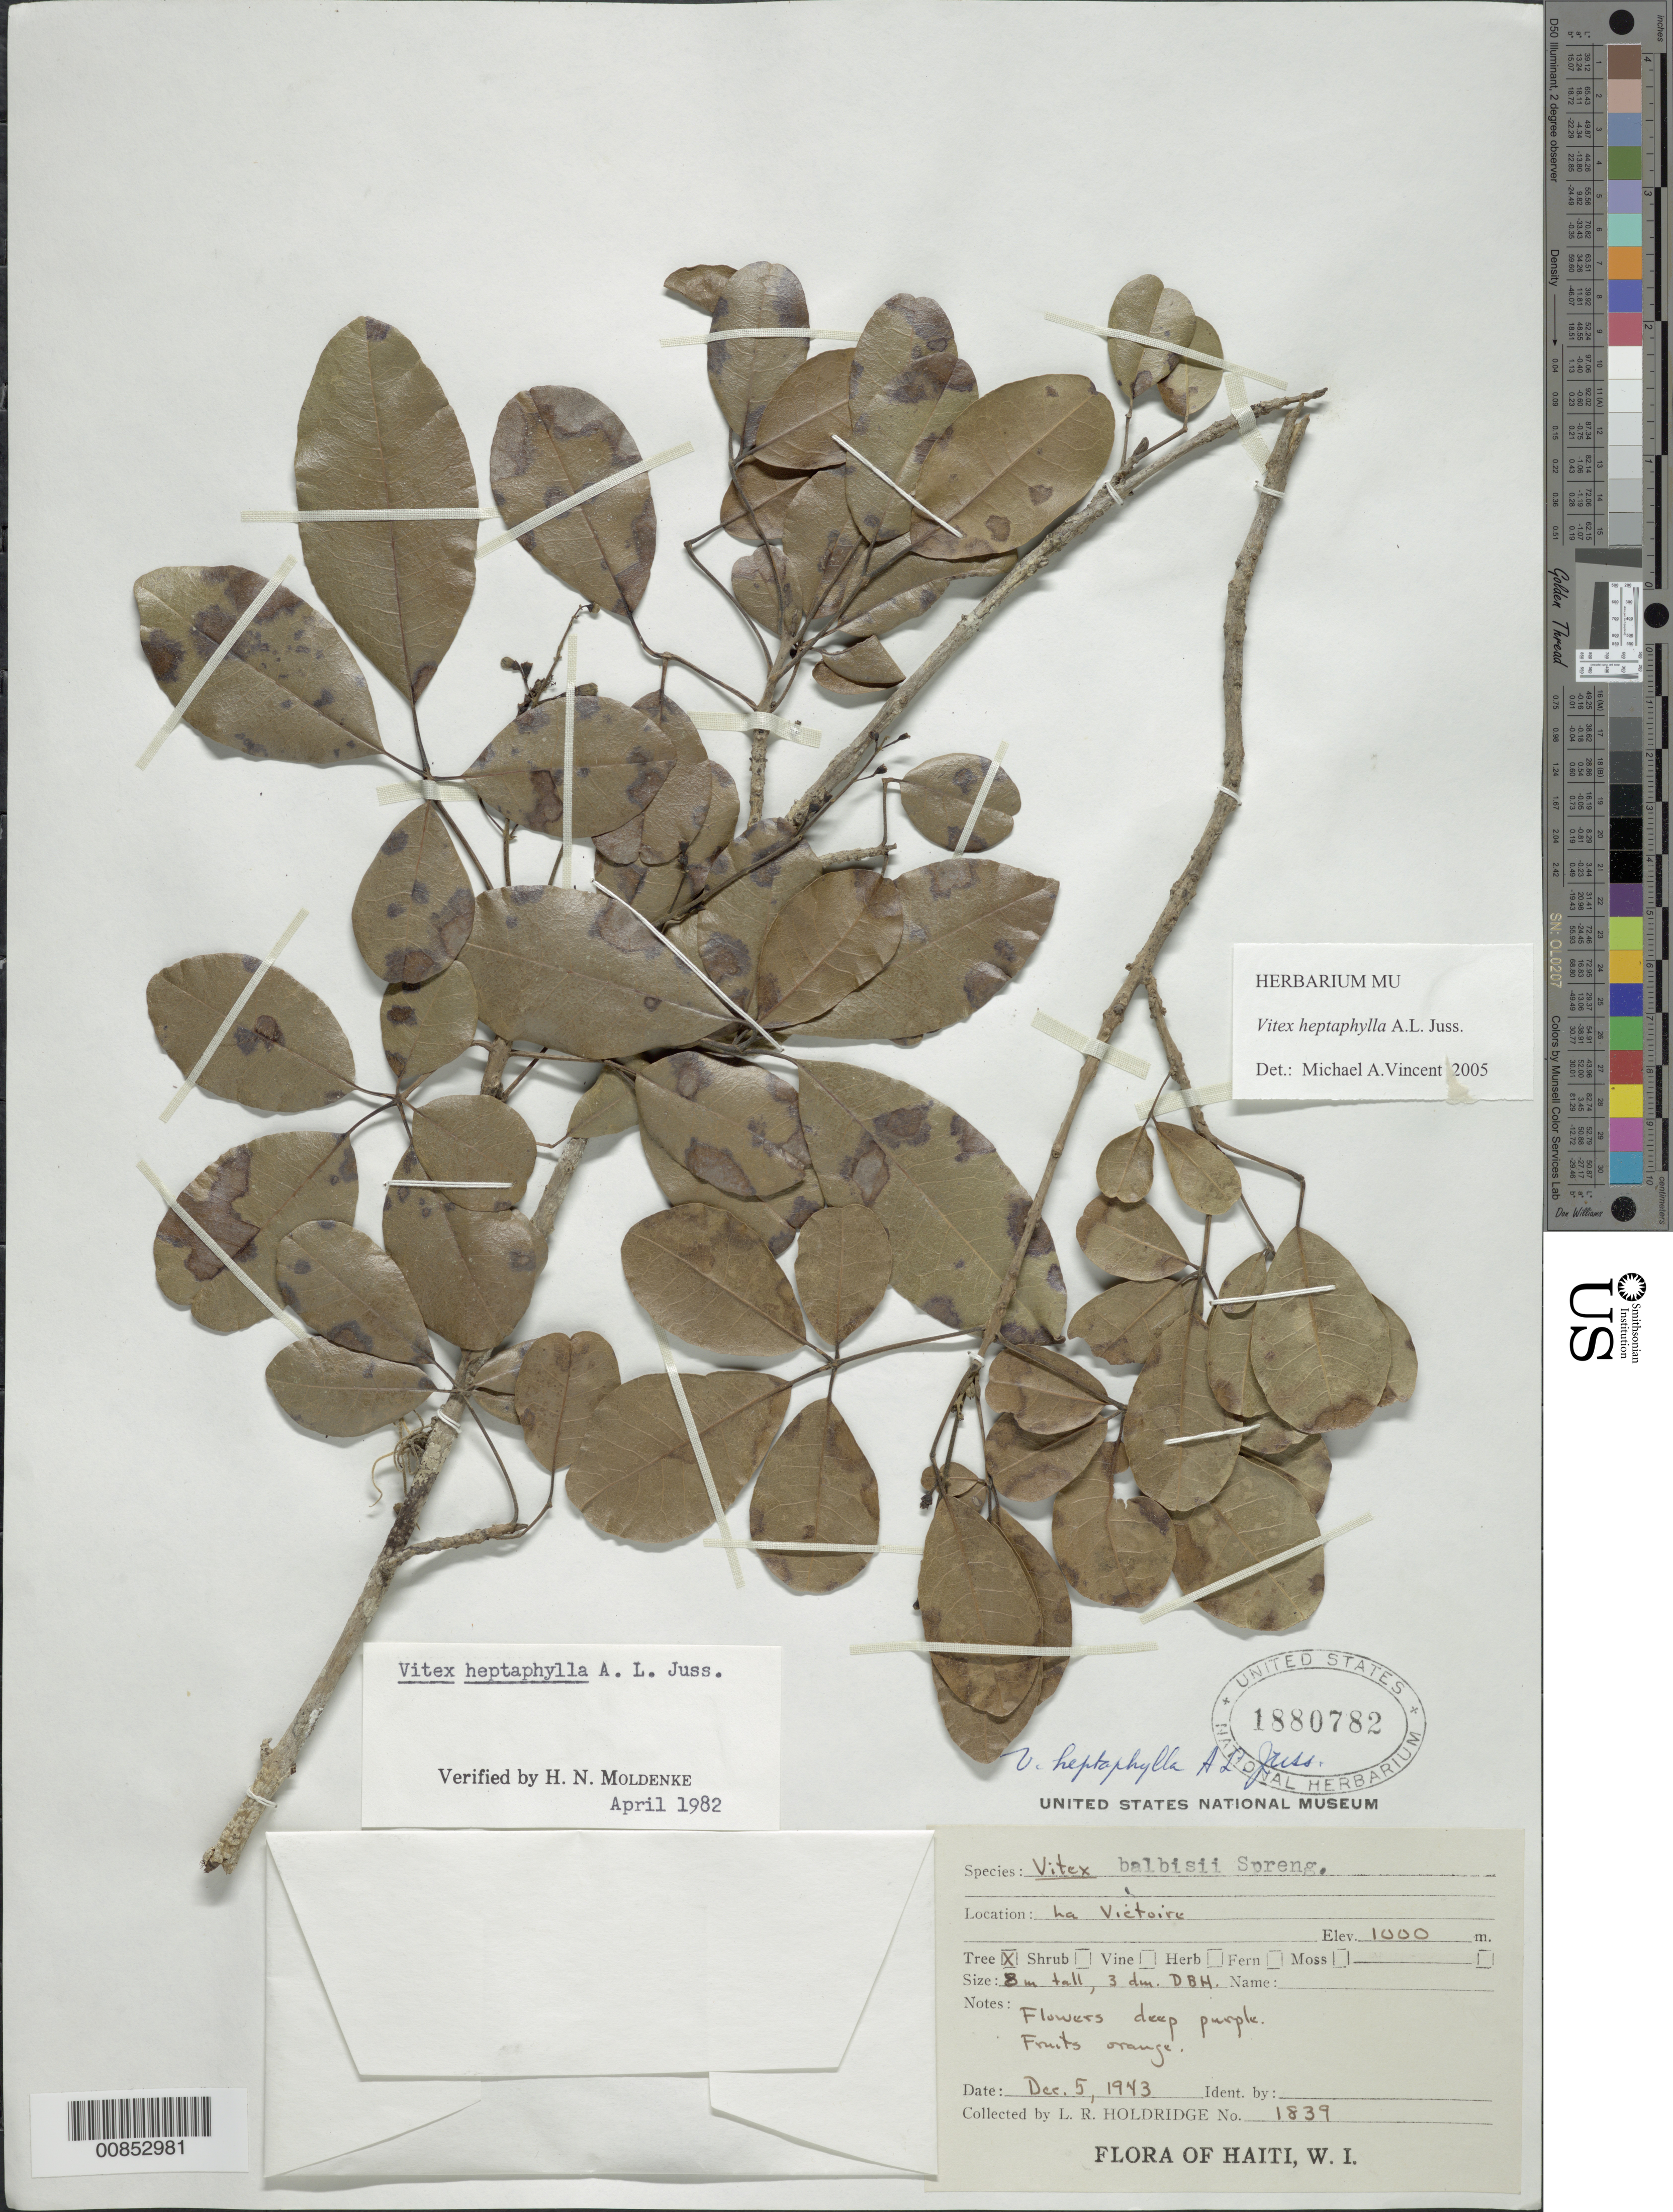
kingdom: Plantae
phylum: Tracheophyta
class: Magnoliopsida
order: Lamiales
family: Lamiaceae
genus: Vitex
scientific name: Vitex heptaphylla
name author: A. Juss.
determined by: Vincent, Michael A.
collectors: L. Holdridge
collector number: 1839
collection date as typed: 05 Dec 1943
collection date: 1943-12-05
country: Haiti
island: Hispaniola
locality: La Victoire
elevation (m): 1000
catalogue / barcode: US 1880782